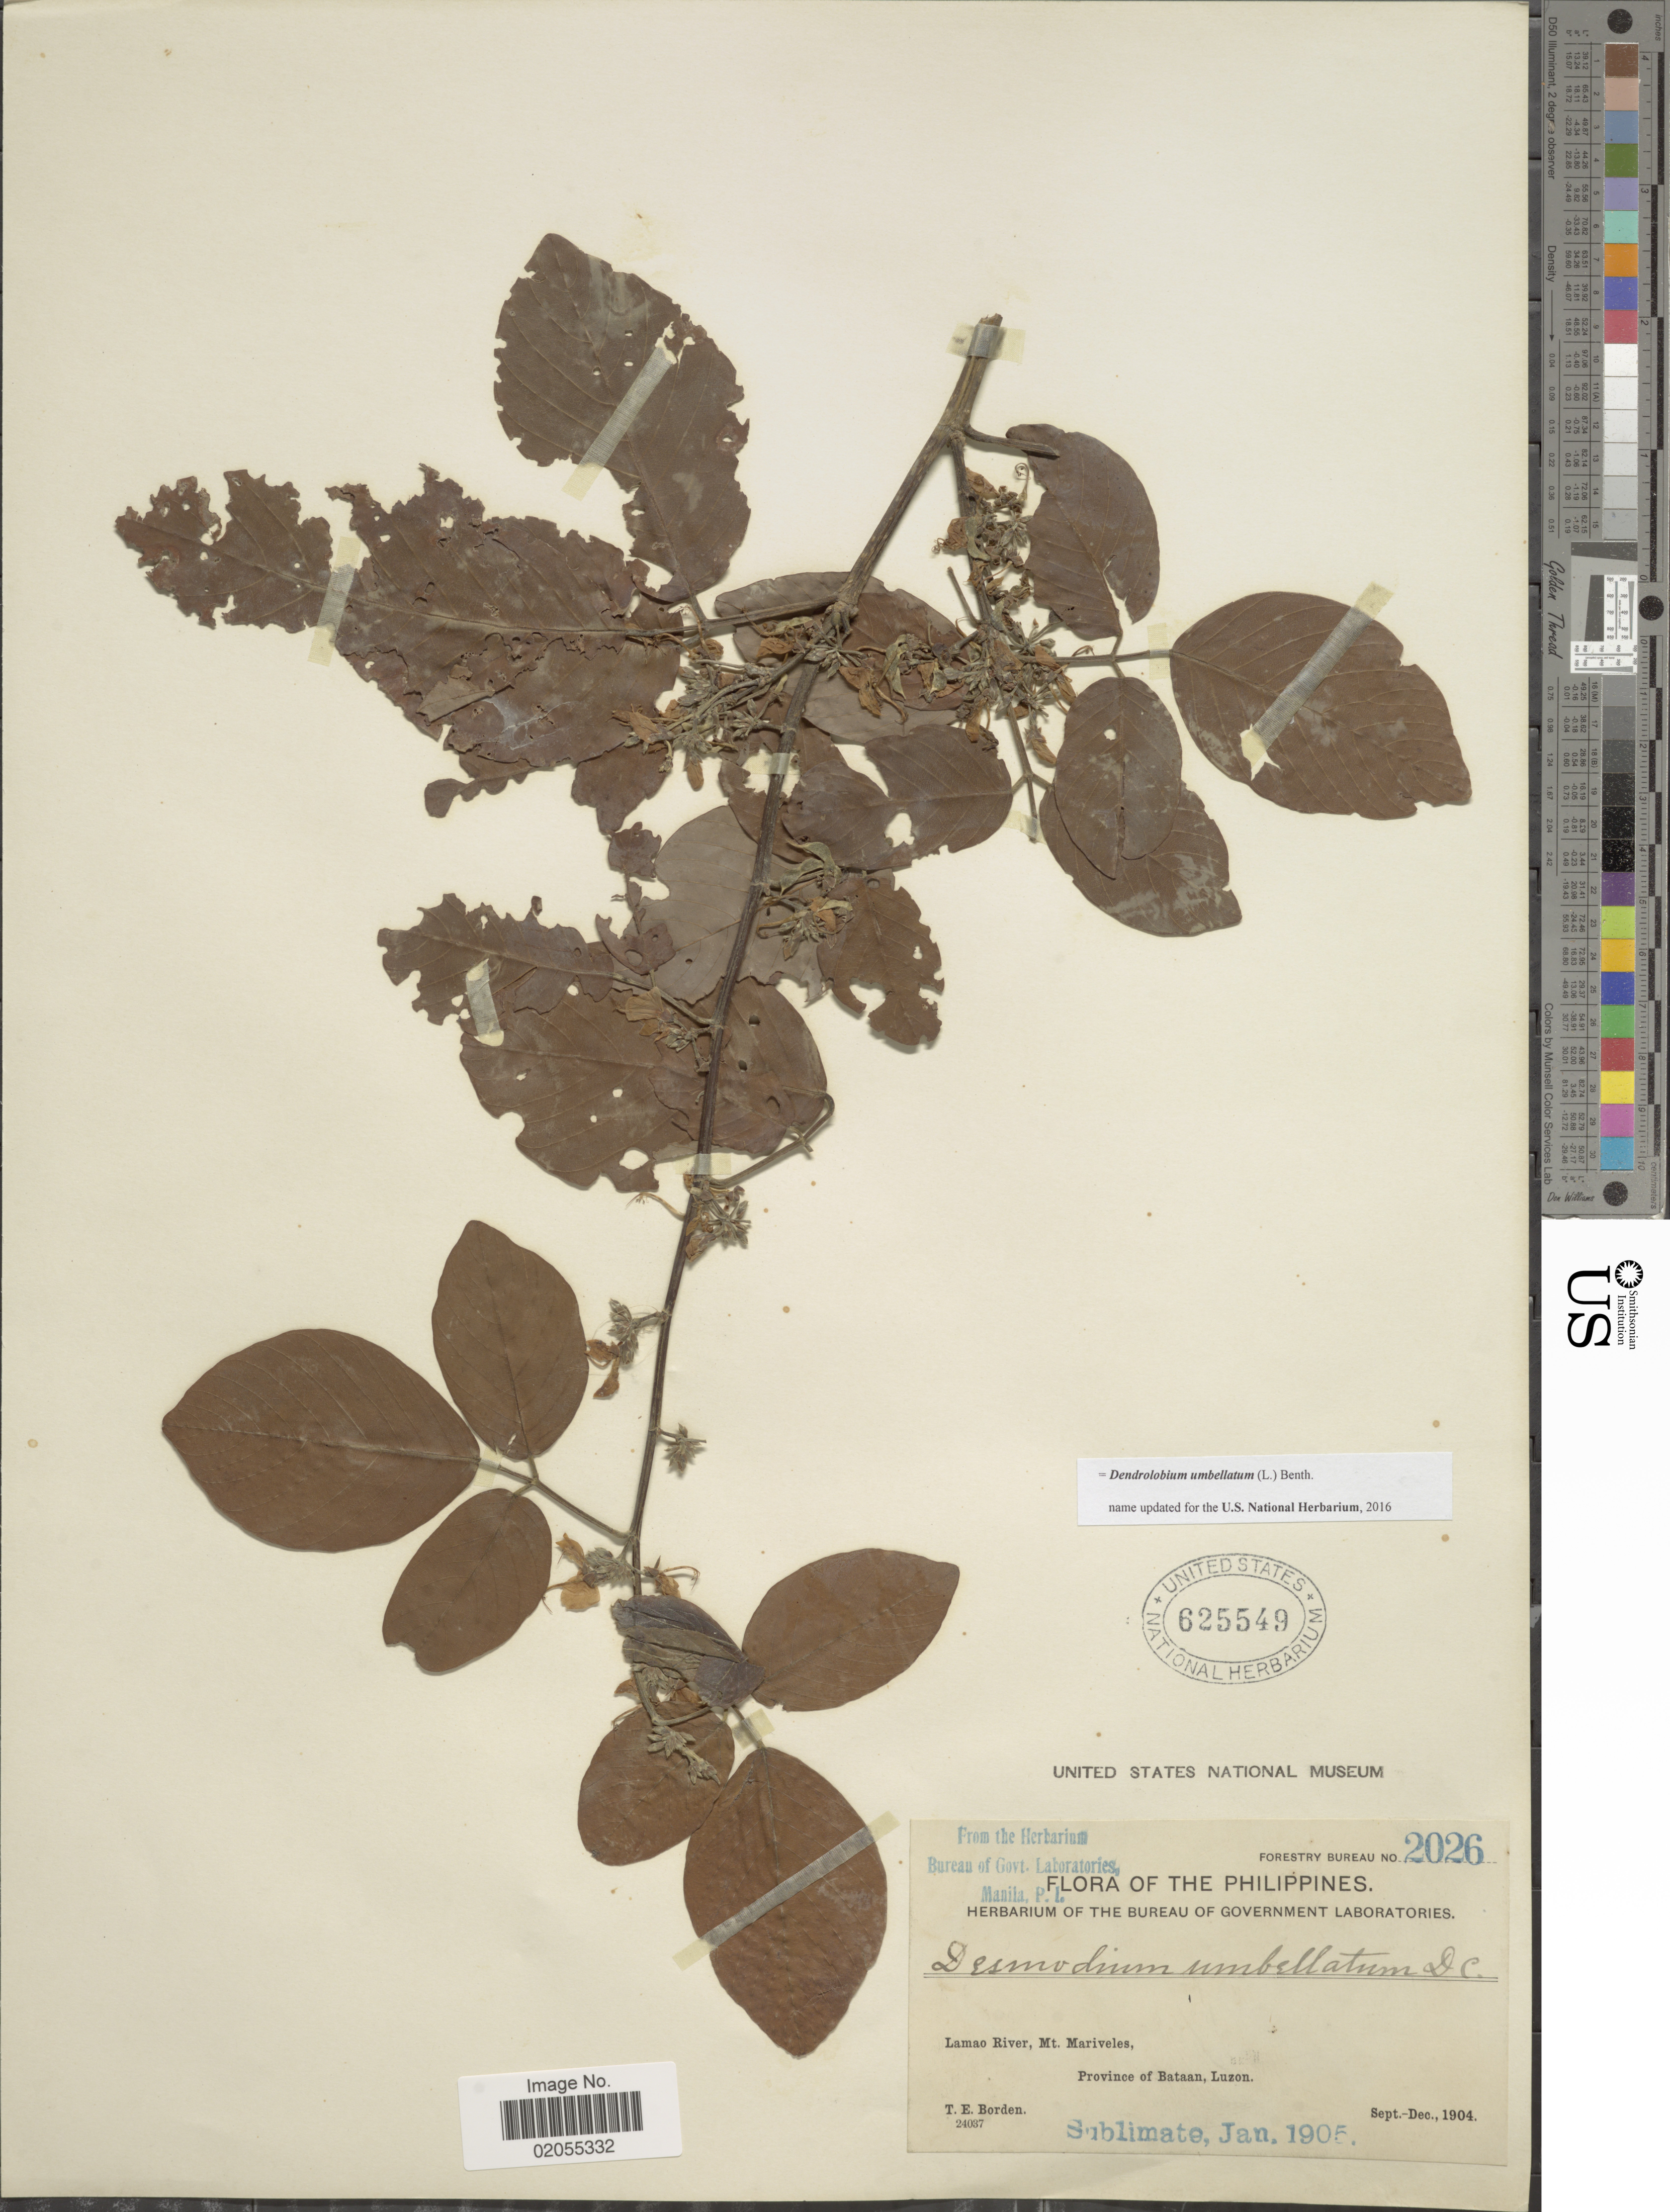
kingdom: Plantae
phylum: Tracheophyta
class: Magnoliopsida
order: Fabales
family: Fabaceae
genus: Dendrolobium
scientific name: Dendrolobium umbellatum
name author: (L.) Benth.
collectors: T. E. Borden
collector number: Forestry Bureau 2026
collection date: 1904-09/1904-12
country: Philippines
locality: Lamao River, Mt. Mariveles, PRovince of Bataan, Luzon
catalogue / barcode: US 625549